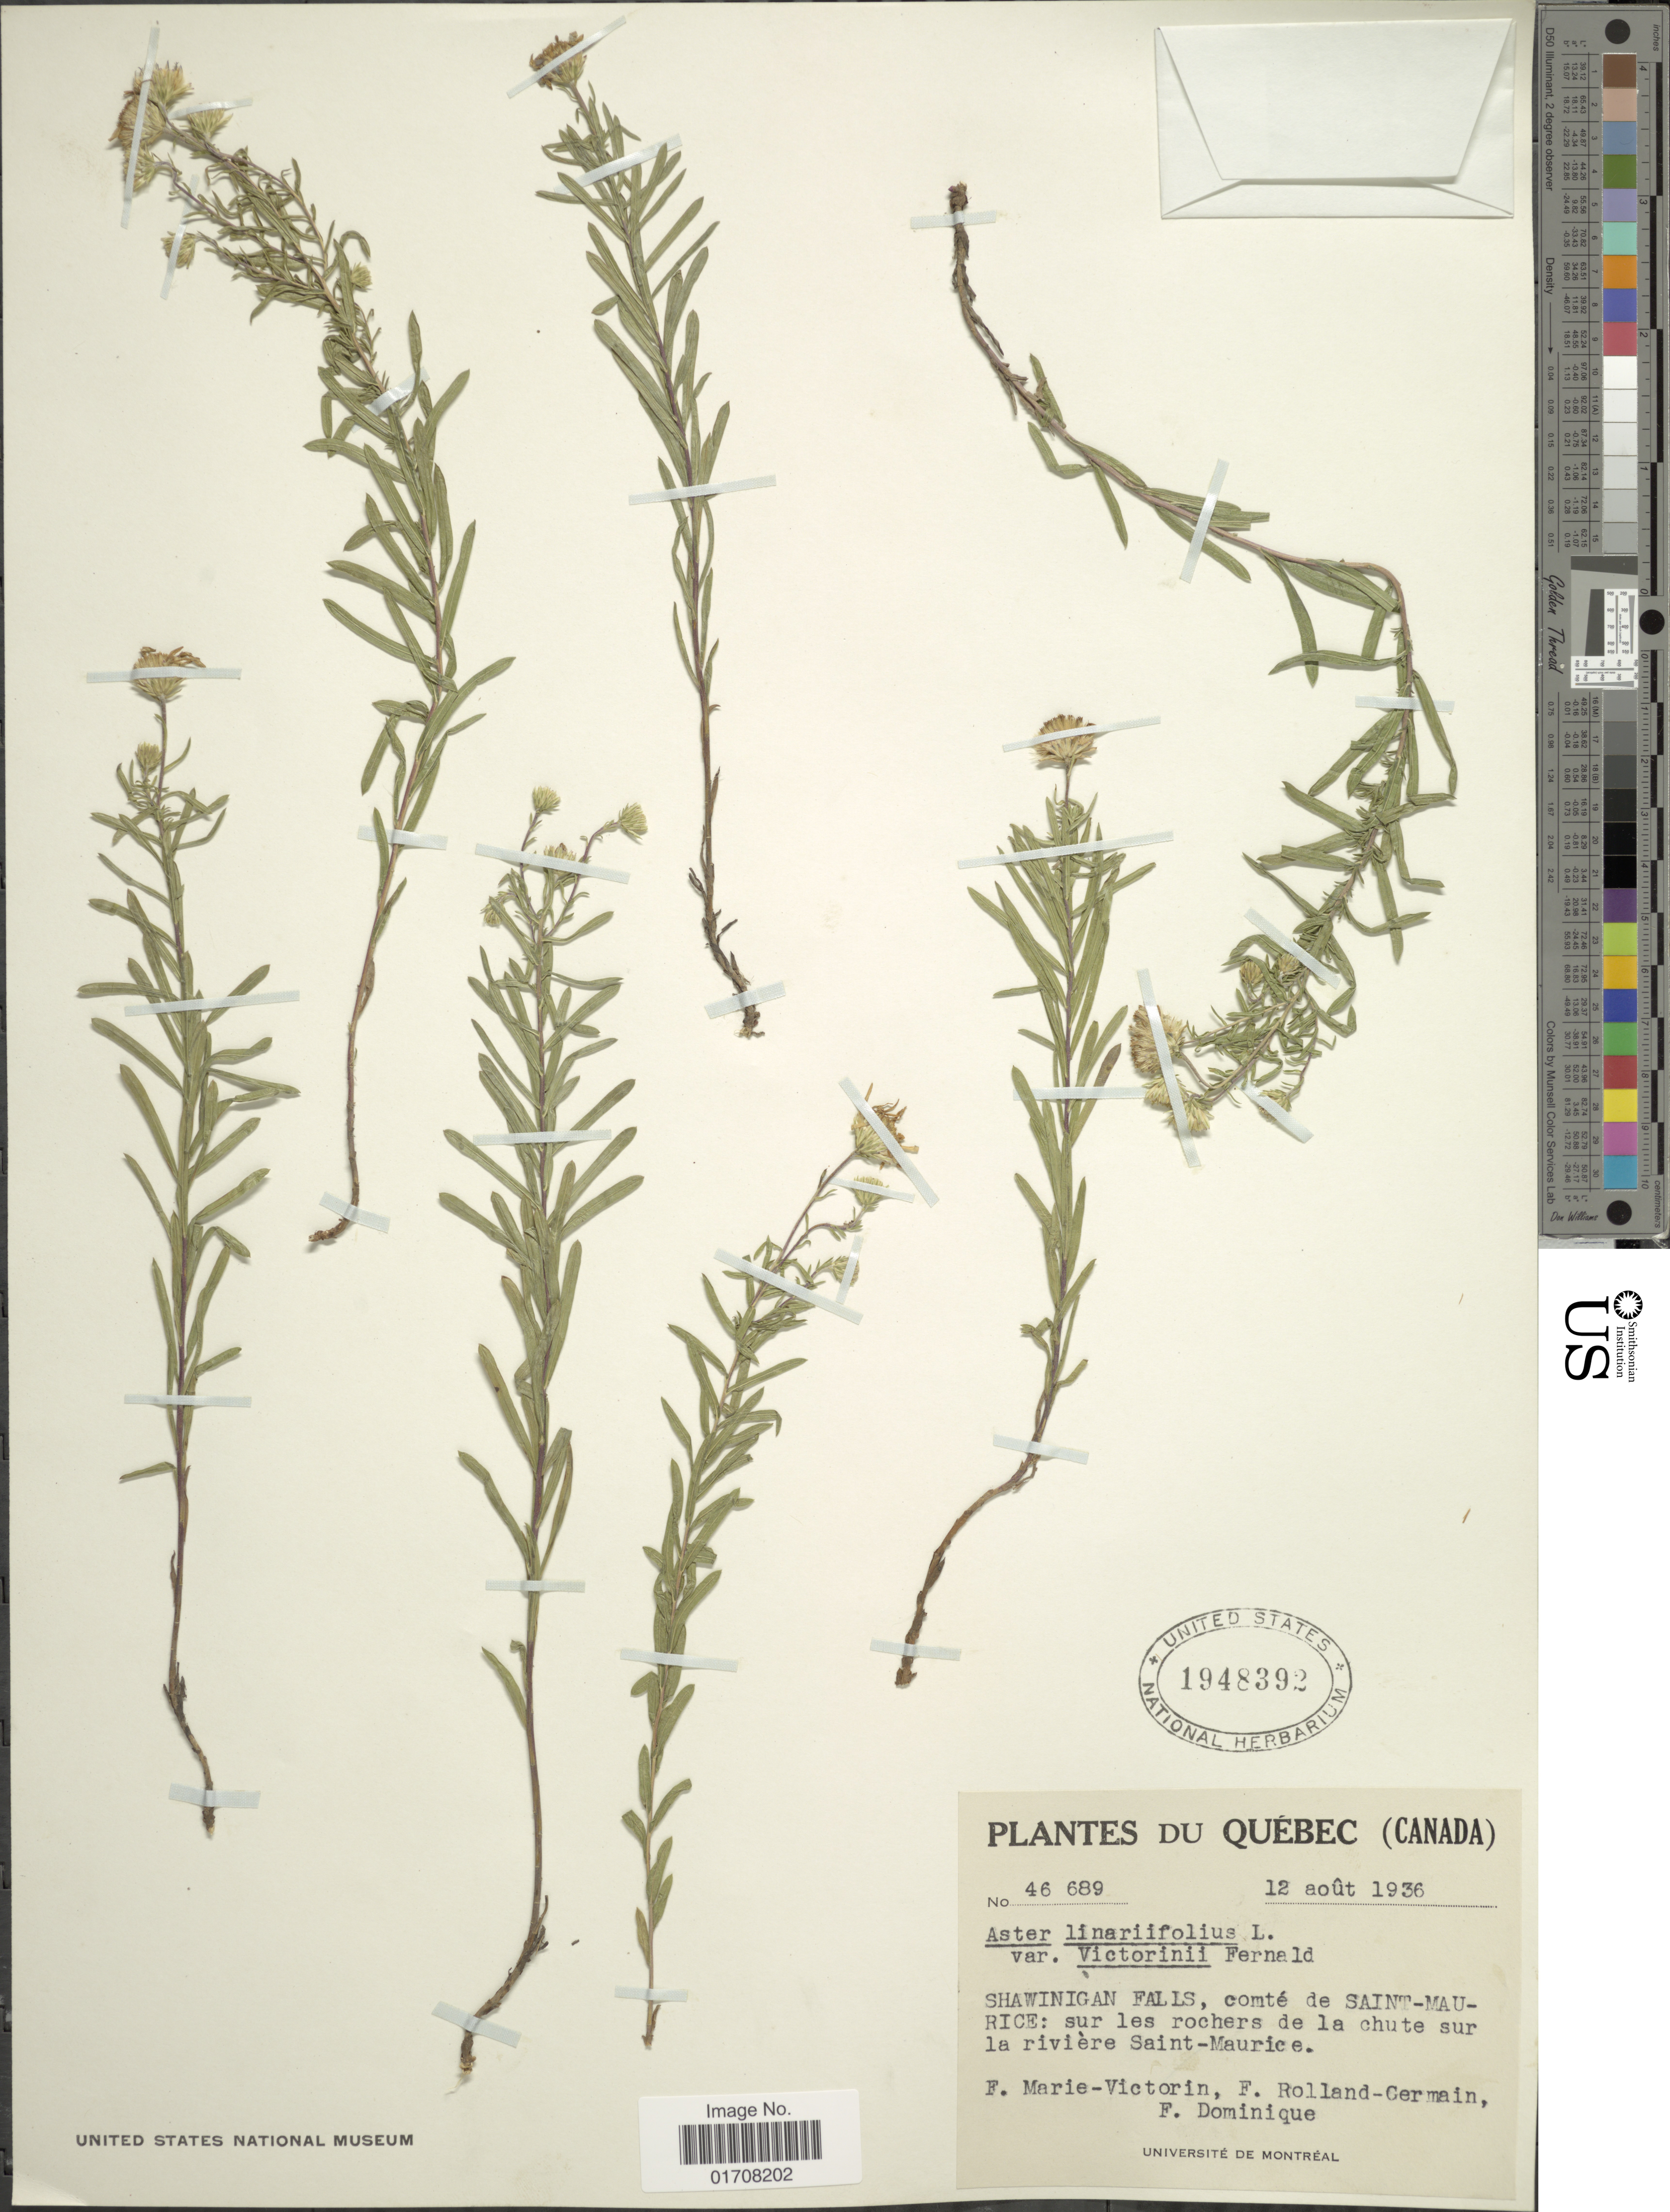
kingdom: Plantae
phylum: Tracheophyta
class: Magnoliopsida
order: Asterales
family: Asteraceae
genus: Ionactis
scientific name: Ionactis linariifolia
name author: (L.) Greene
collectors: F. Marie-Victorin, Rolland-Germain & F. Dominique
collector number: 46689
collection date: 1936-08-12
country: Canada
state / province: Quebec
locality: Shawinigan Falls, comte de Saint-Maurice, sur les rochers de la chute sur la riviere Saint-Maurice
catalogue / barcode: US 1948392